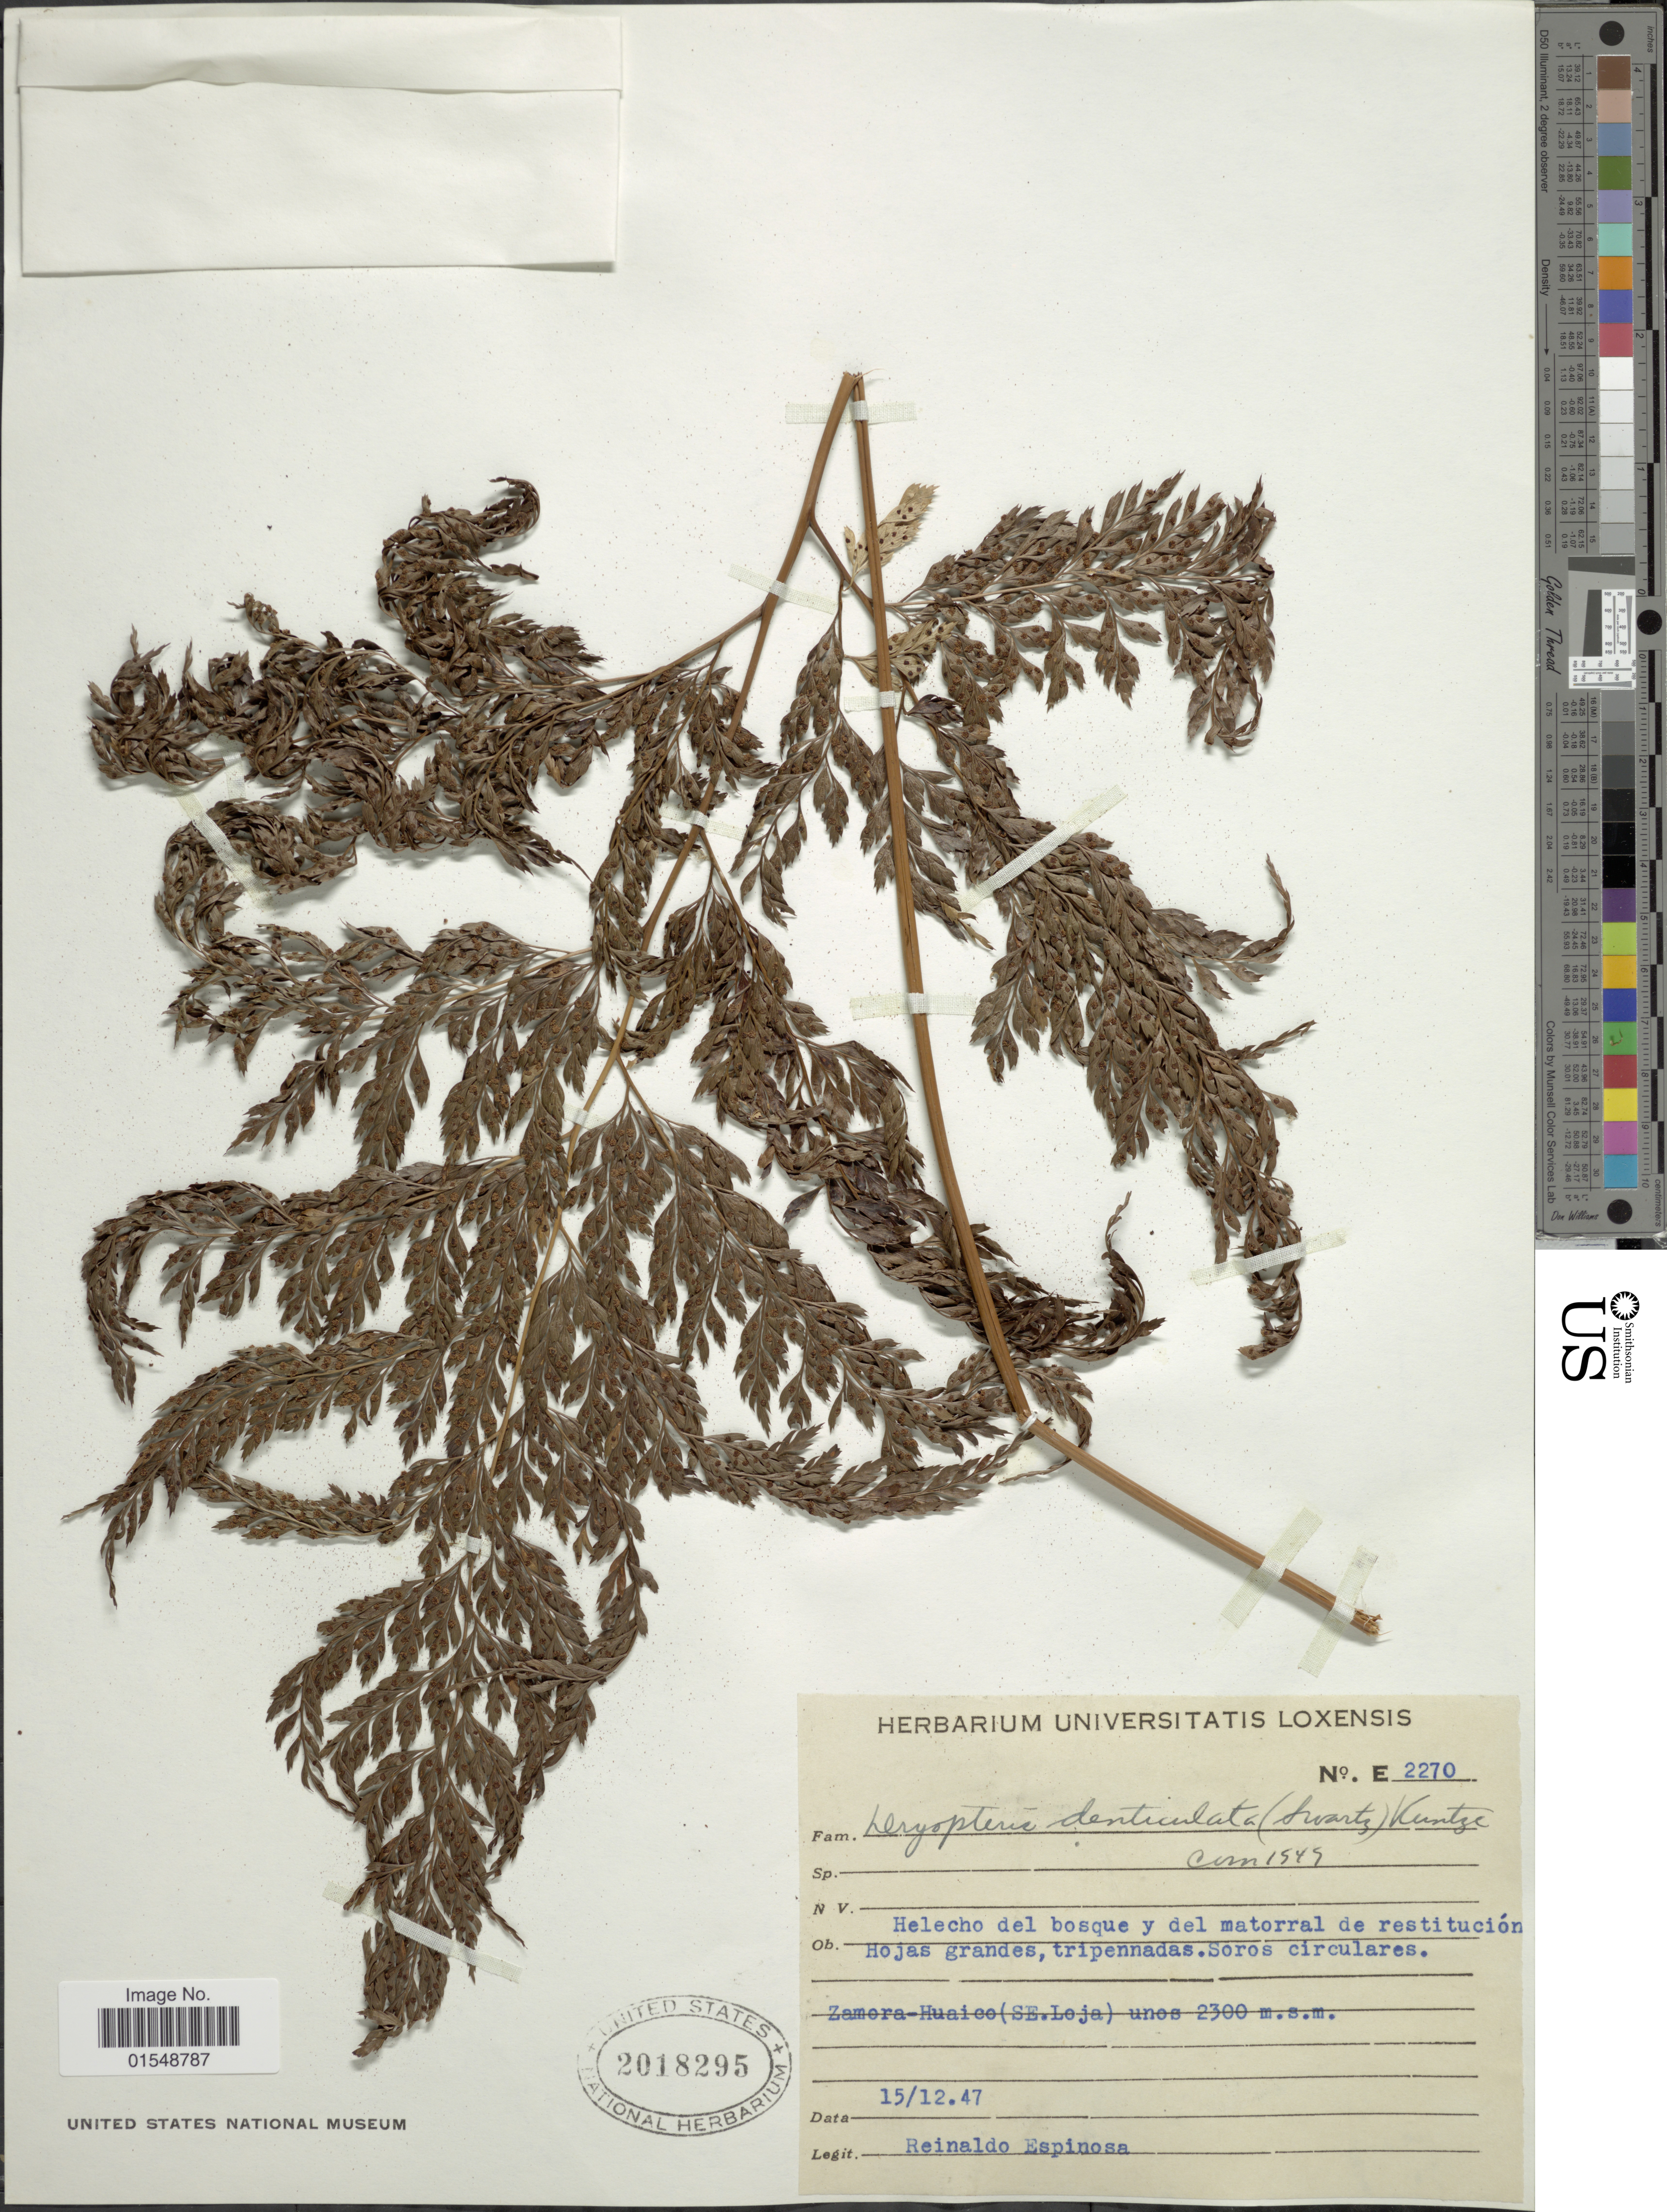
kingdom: Plantae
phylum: Tracheophyta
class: Polypodiopsida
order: Polypodiales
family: Dryopteridaceae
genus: Arachniodes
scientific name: Arachniodes denticulata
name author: (Sw.) Ching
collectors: R. Espinosa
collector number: E2270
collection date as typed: Transcribed d/m/y: 15/12/47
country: Ecuador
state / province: Loja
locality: Zamera- Huaico (SE. Loja)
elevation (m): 2300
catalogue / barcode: US 2018295